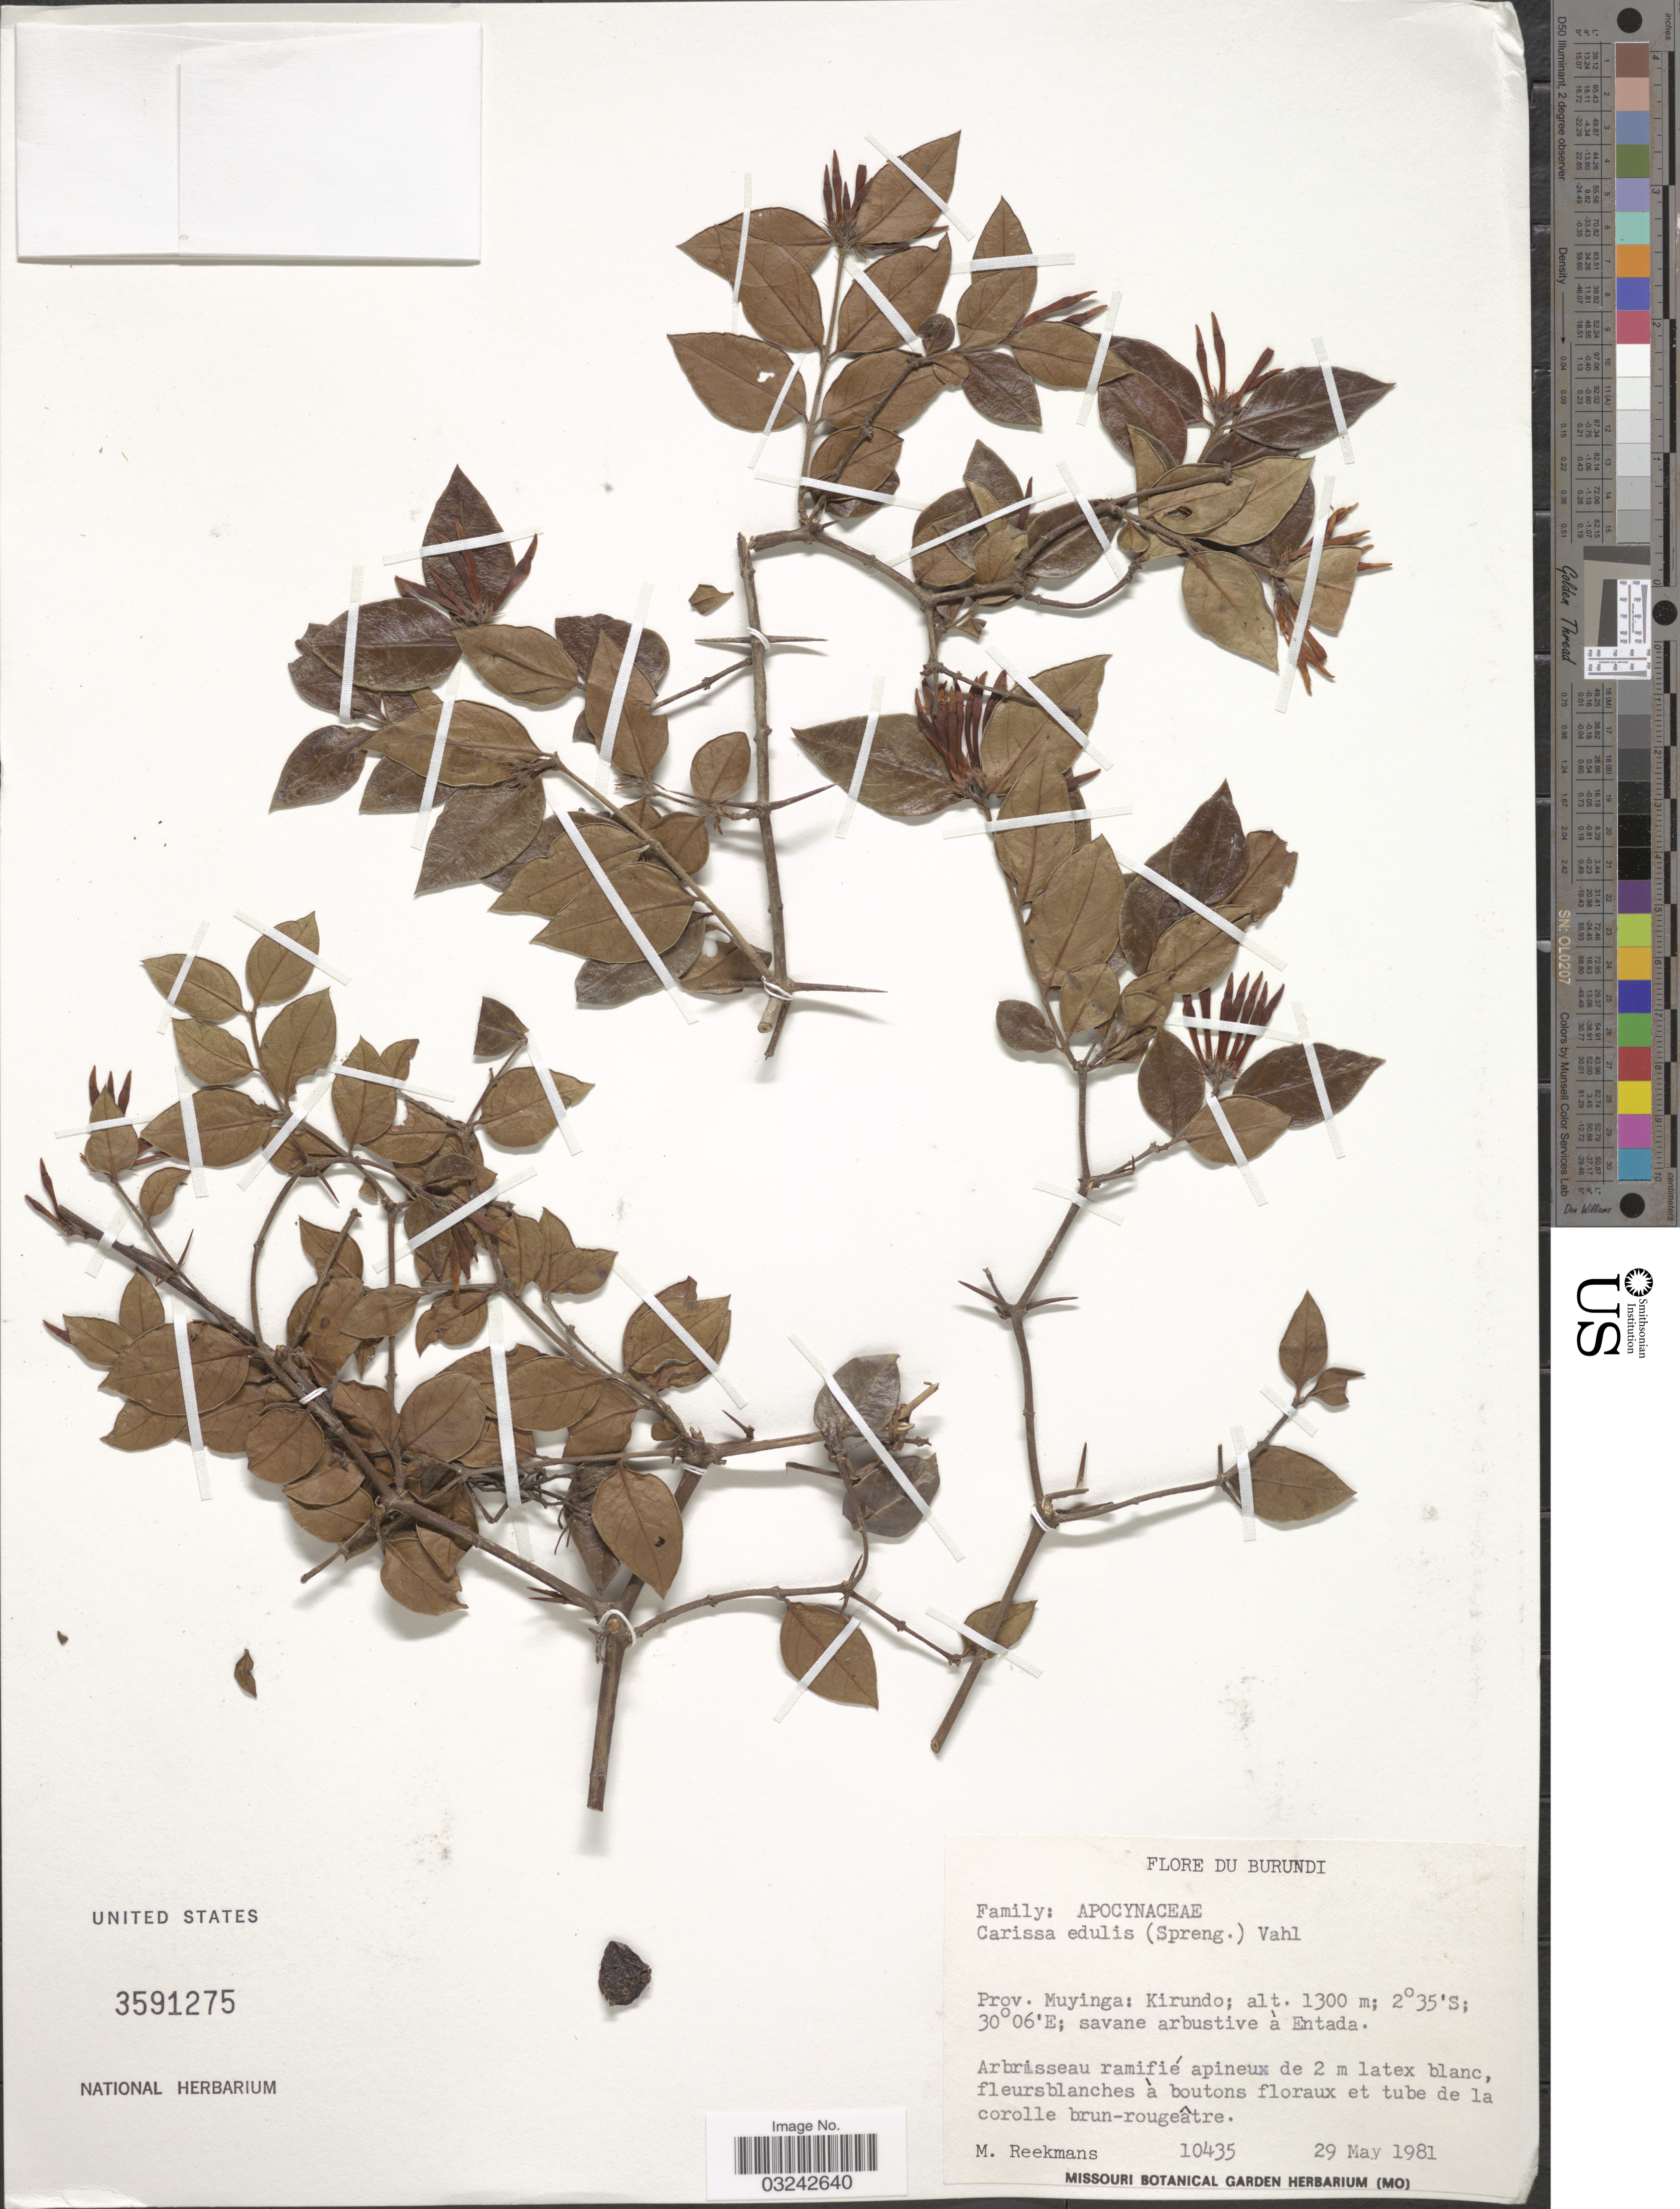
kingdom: Plantae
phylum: Tracheophyta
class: Magnoliopsida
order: Gentianales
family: Apocynaceae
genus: Carissa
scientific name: Carissa edulis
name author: (Forssk.) Vahl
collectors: M. Reekmans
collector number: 10435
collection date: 1981-05-29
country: Burundi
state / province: Muyinga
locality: Kirundo. Savane arbustive à Entada.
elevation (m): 1300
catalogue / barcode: US 3591275